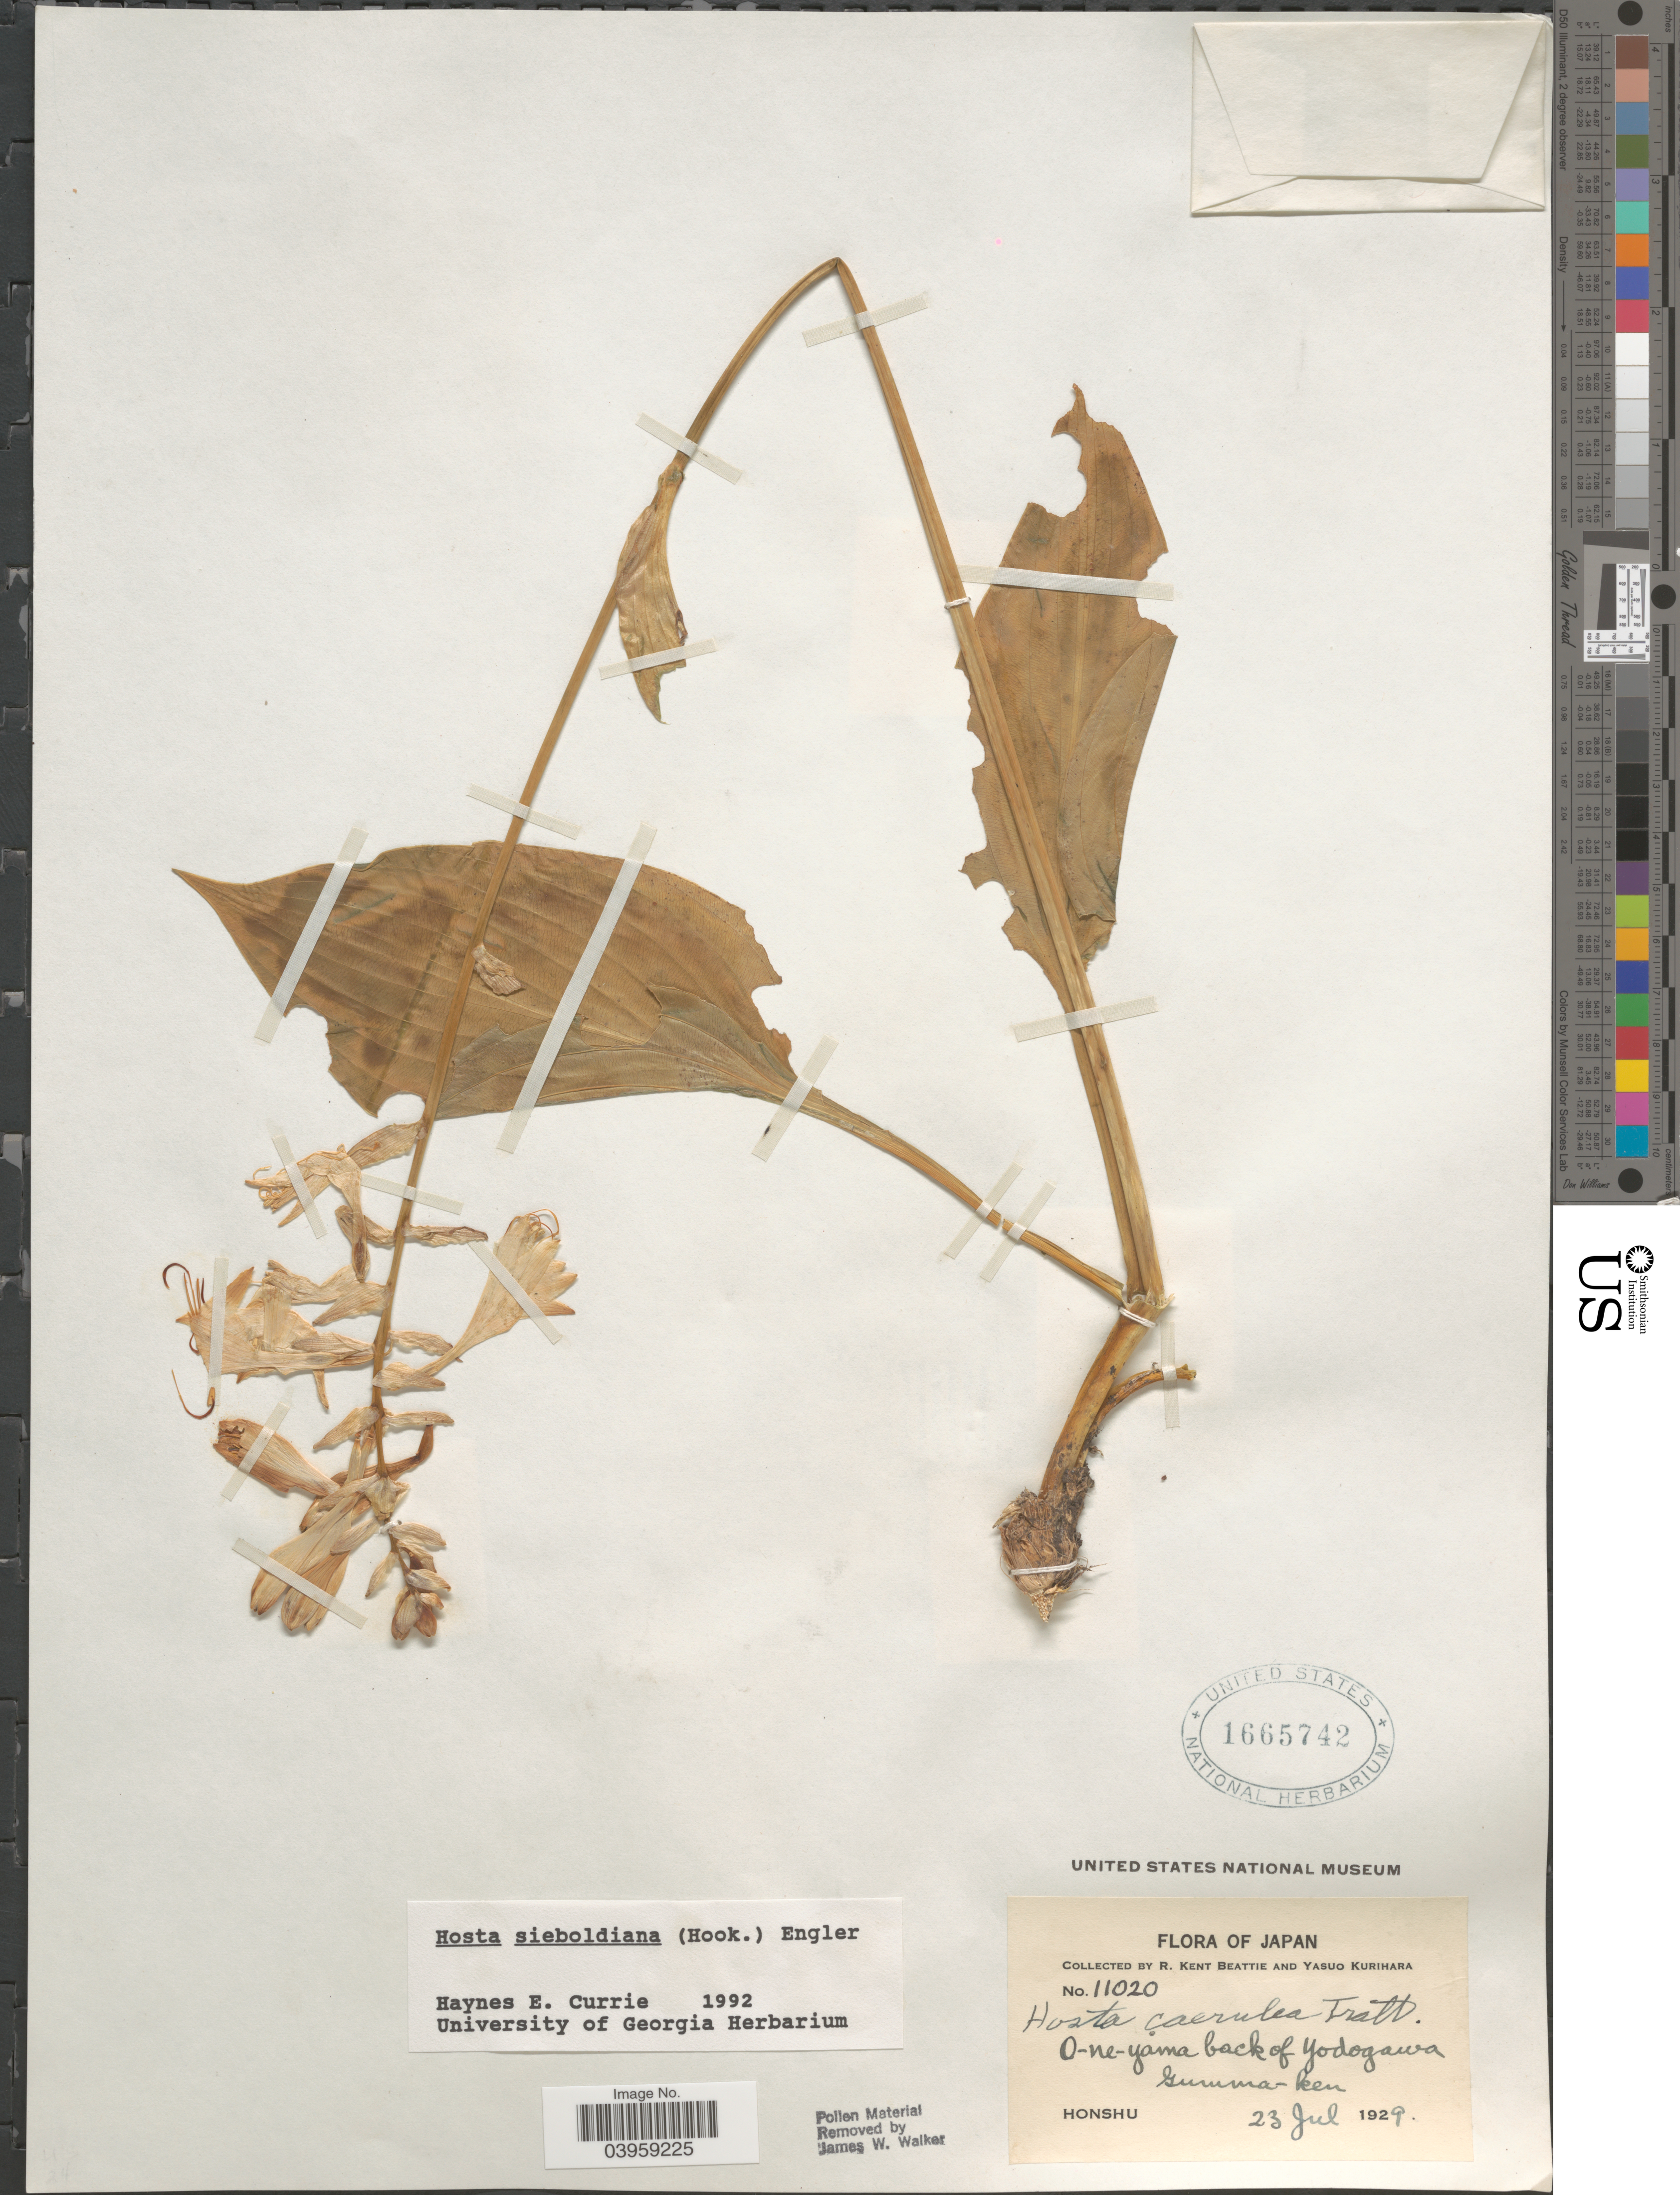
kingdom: Plantae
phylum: Tracheophyta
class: Liliopsida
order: Asparagales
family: Asparagaceae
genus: Hosta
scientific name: Hosta sieboldiana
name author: Engl.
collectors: R. K. Beattie & Y. Kurihara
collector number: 11020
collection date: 1929-07-23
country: Japan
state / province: Gunma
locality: O-ne-yama back of Yodogawa. Gumma-ken. Honshu.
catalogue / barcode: US 1665742